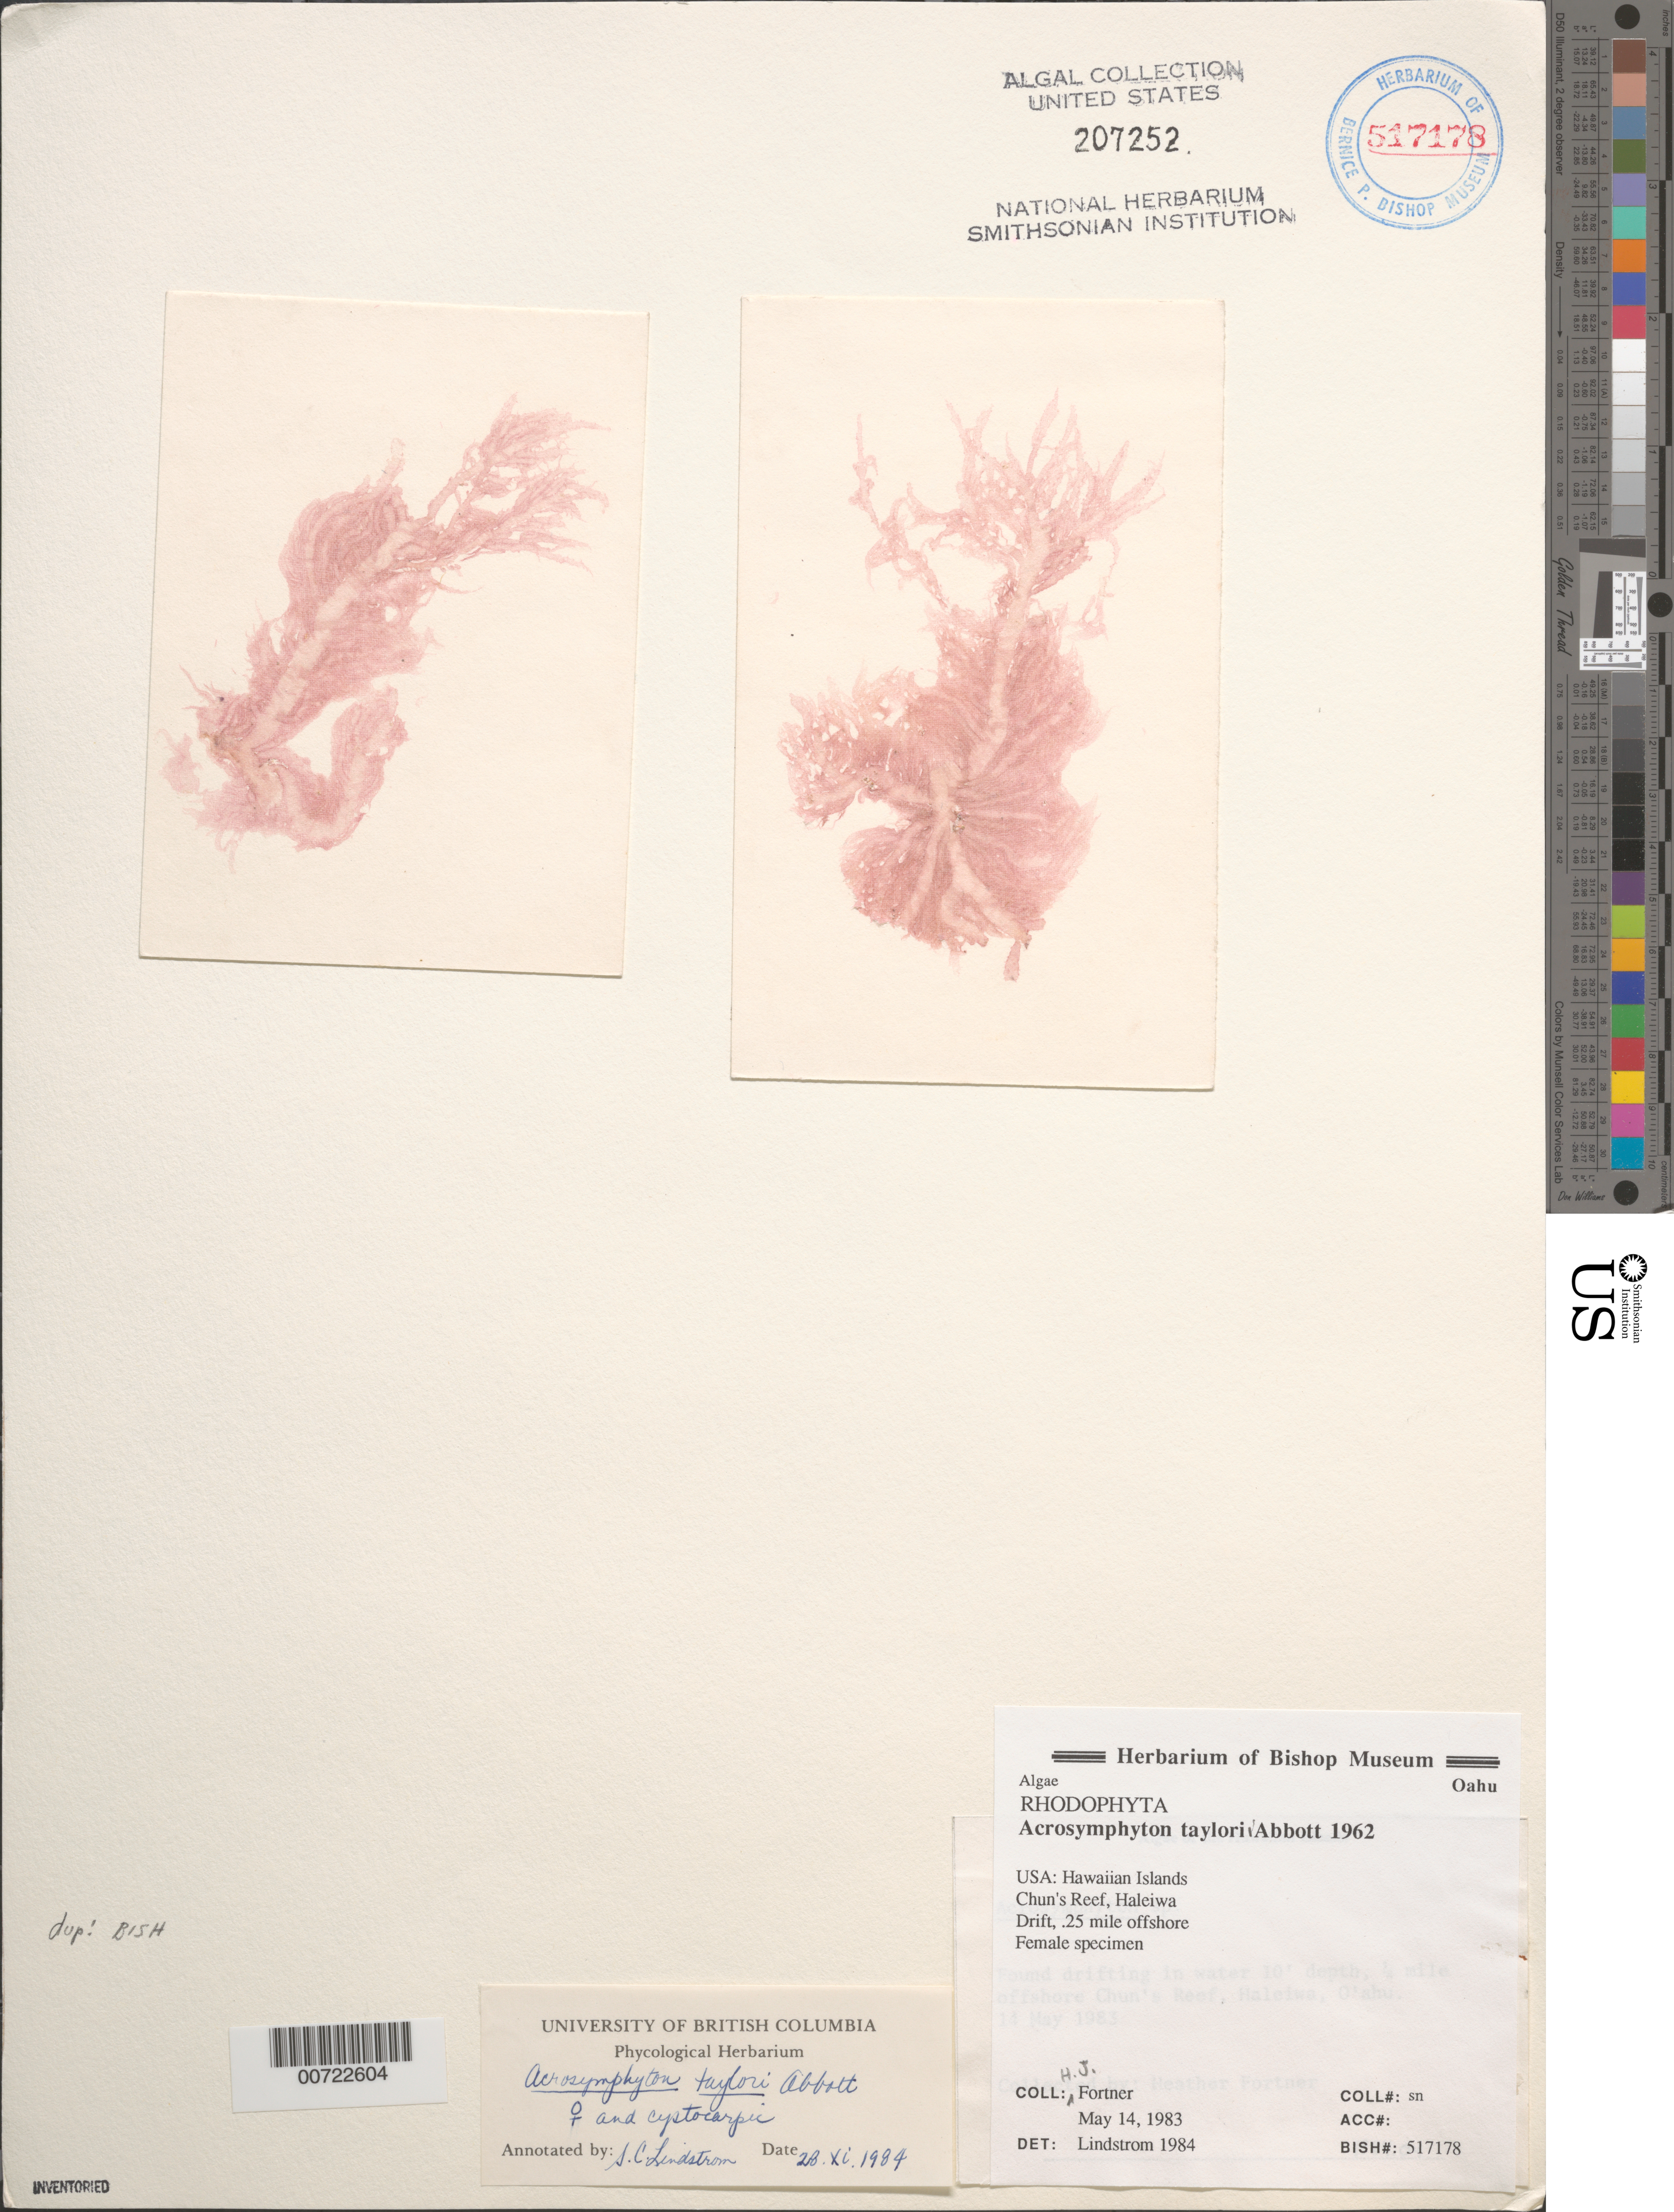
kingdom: Plantae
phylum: Rhodophyta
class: Florideophyceae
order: Acrosymphytales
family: Acrosymphytaceae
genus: Acrosymphyton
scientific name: Acrosymphyton taylorii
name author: I.A. Abbott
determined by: Lindstrom, S. C.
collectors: H. Fortner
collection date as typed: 14 May 1983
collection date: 1983-05-14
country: United States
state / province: Hawaii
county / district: Honolulu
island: Oahu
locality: Chun's Reef, Haleiwa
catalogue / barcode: US 207252